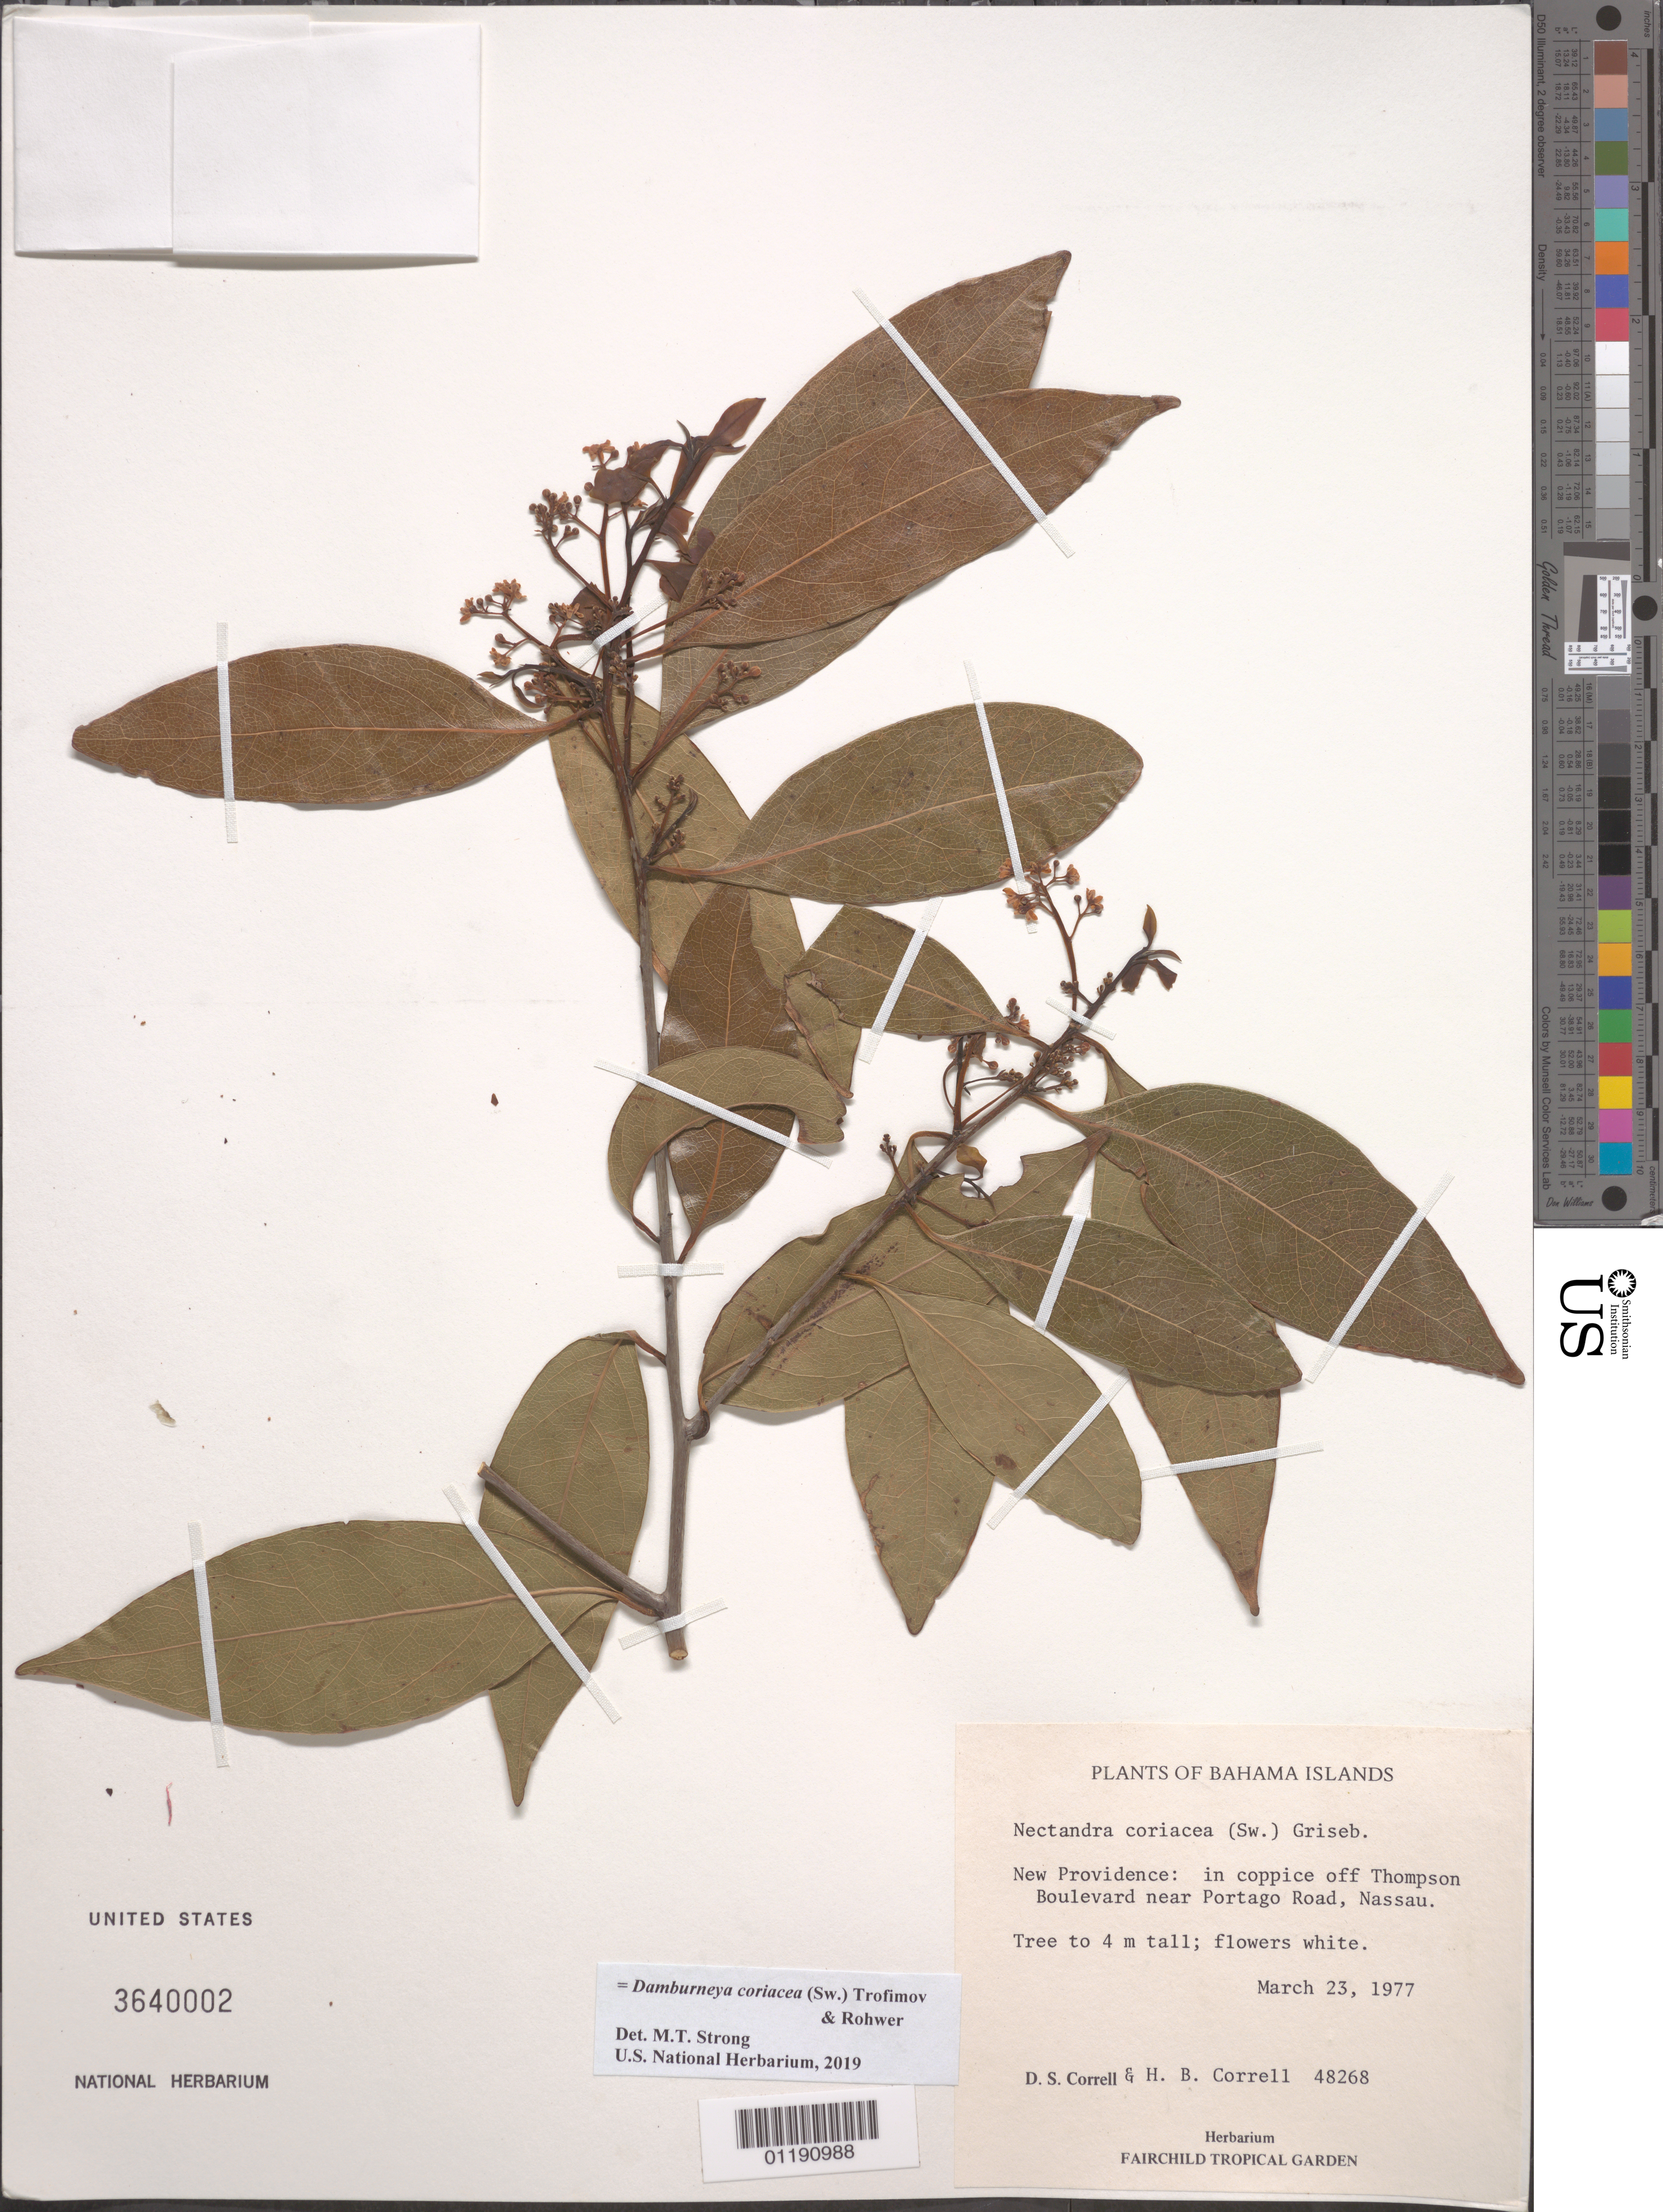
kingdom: Plantae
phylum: Tracheophyta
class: Magnoliopsida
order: Laurales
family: Lauraceae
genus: Damburneya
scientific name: Damburneya coriacea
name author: (Sw.) Trofimov & Rohwer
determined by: Strong, M. T., (US), Smithsonian Institution - National Museum of Natural History (UNITED STATES)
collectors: D. S. Correll & H. Correll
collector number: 48268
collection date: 1977-03-23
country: Bahamas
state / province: New Providence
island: New Providence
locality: New Providence: in coppice off Thompson Boulevard near Portago Road, Nassau.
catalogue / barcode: US 3640002